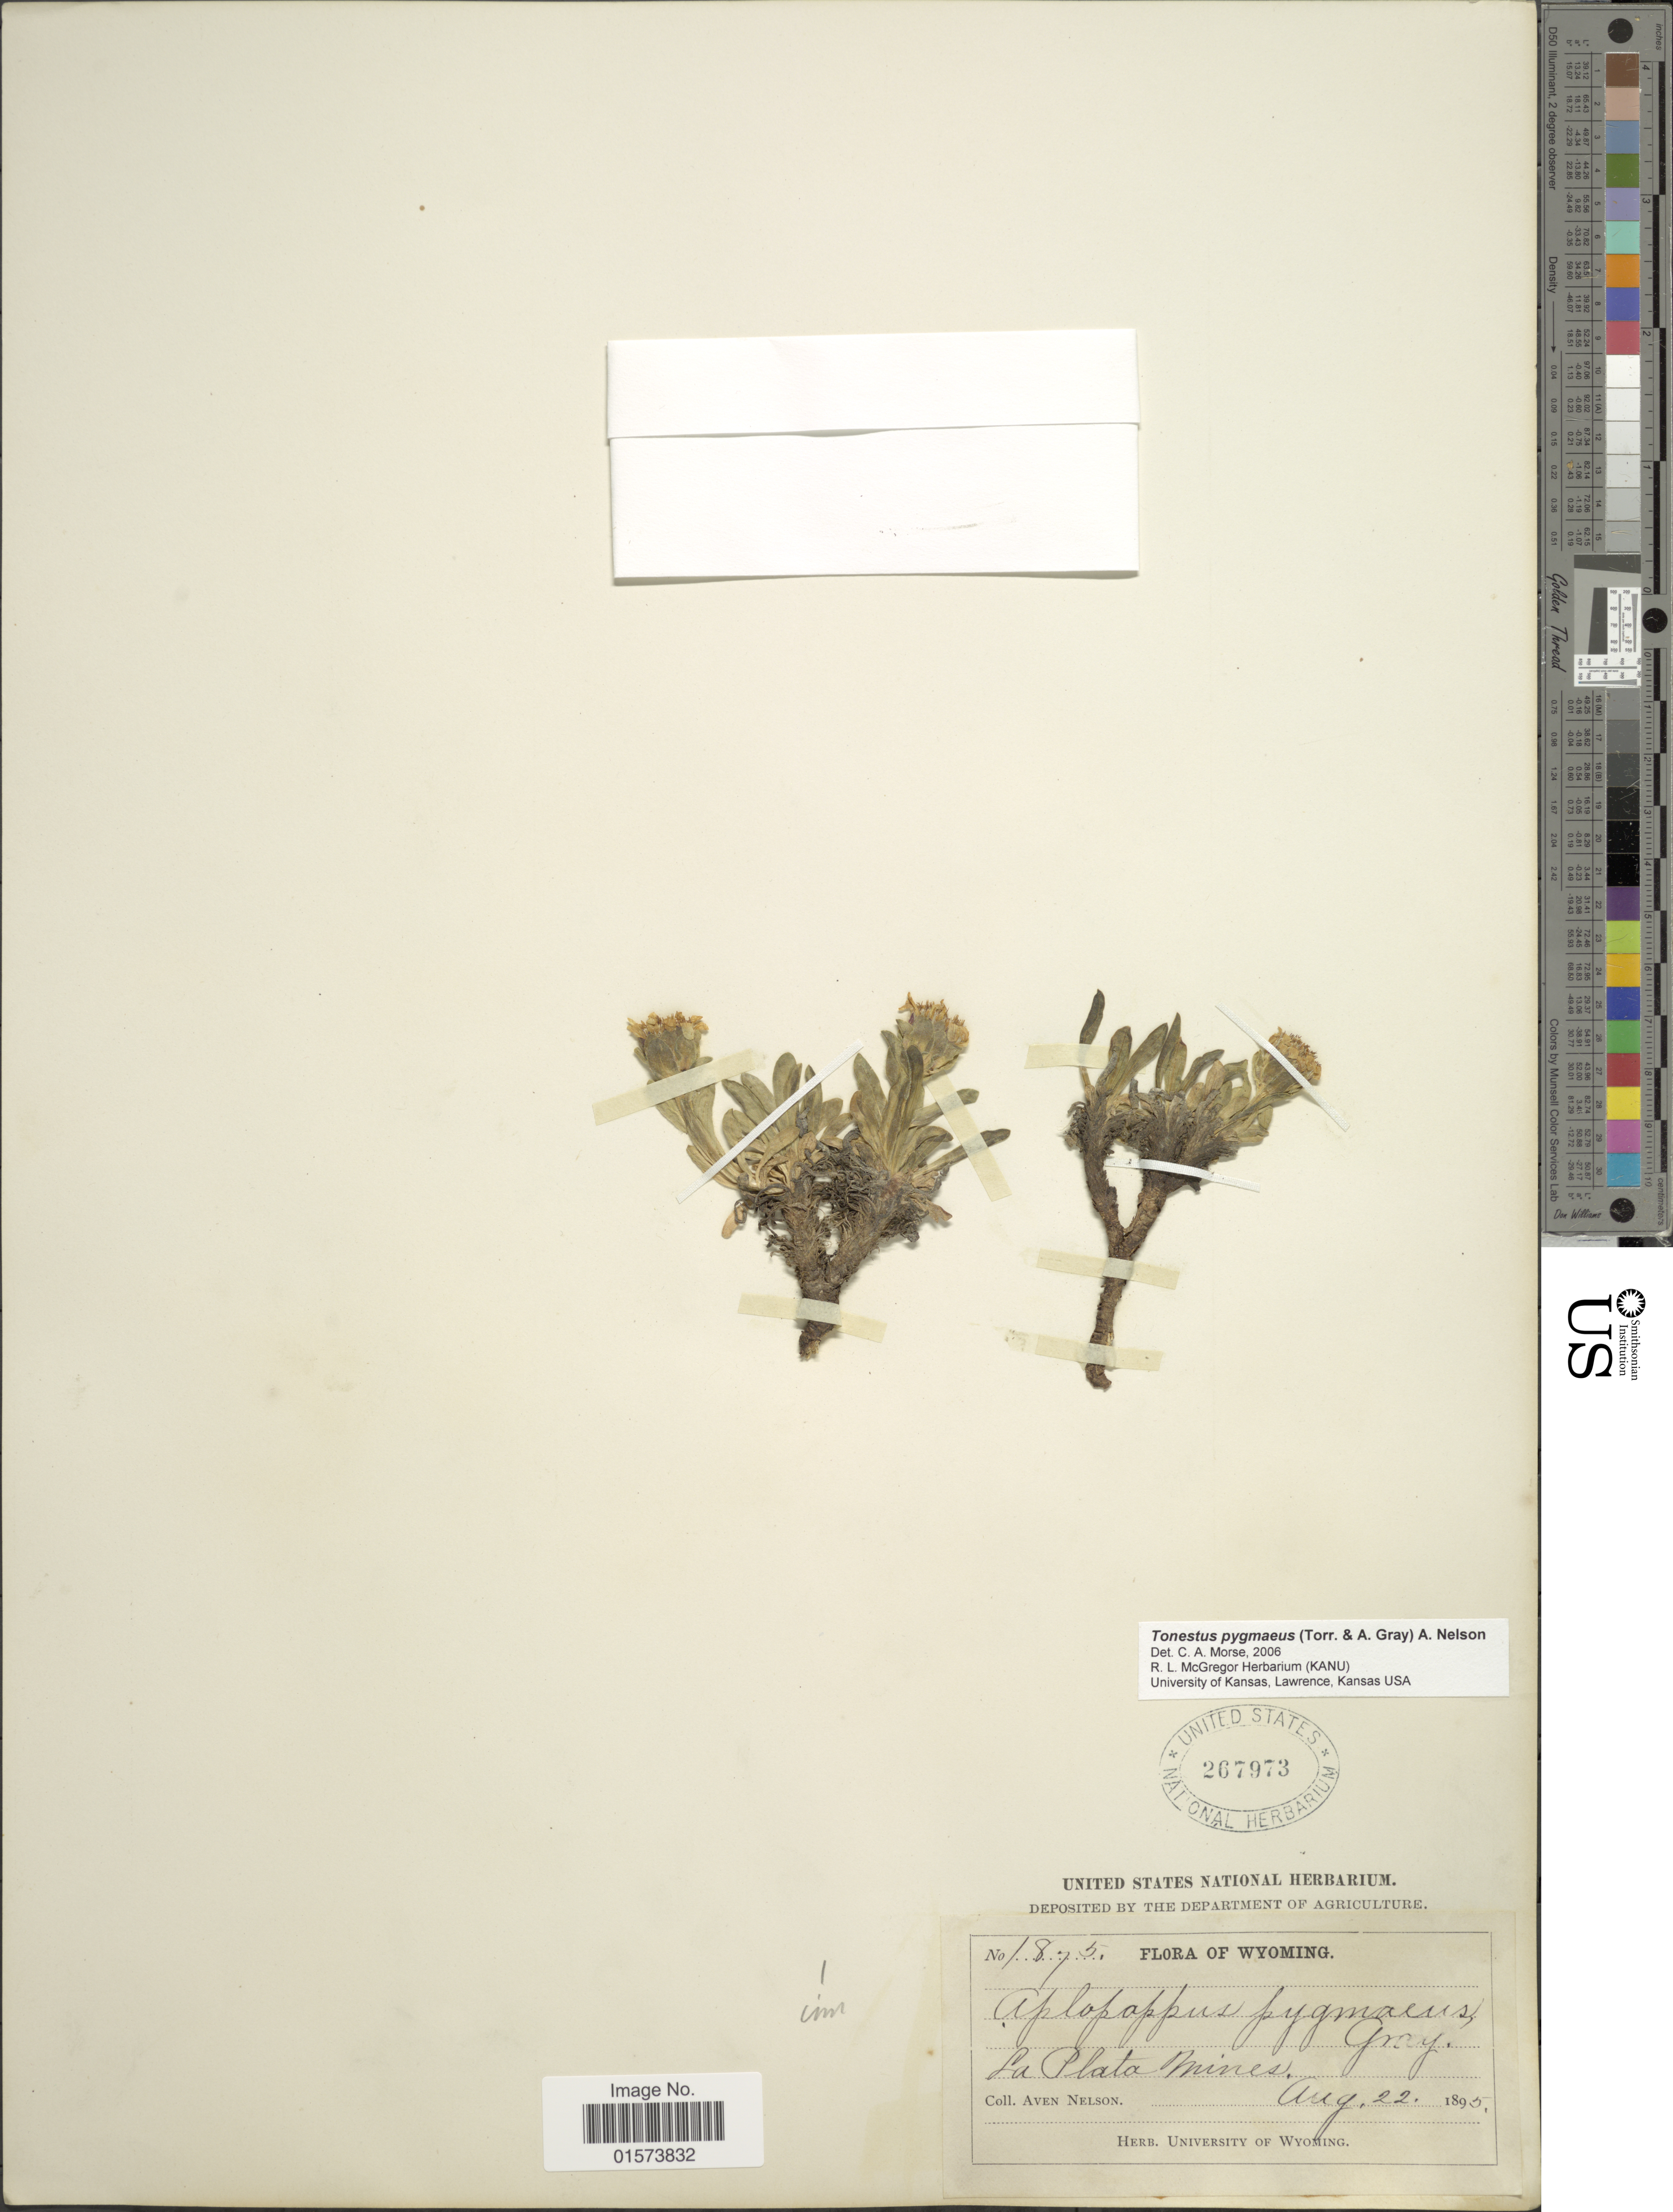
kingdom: Plantae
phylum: Tracheophyta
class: Magnoliopsida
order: Asterales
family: Asteraceae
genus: Tonestus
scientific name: Tonestus pygmaeus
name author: (Torr. & A. Gray) A. Nelson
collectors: A. Nelson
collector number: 1875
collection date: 1895-08-22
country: United States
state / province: Wyoming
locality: La Plata Mines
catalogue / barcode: US 267973